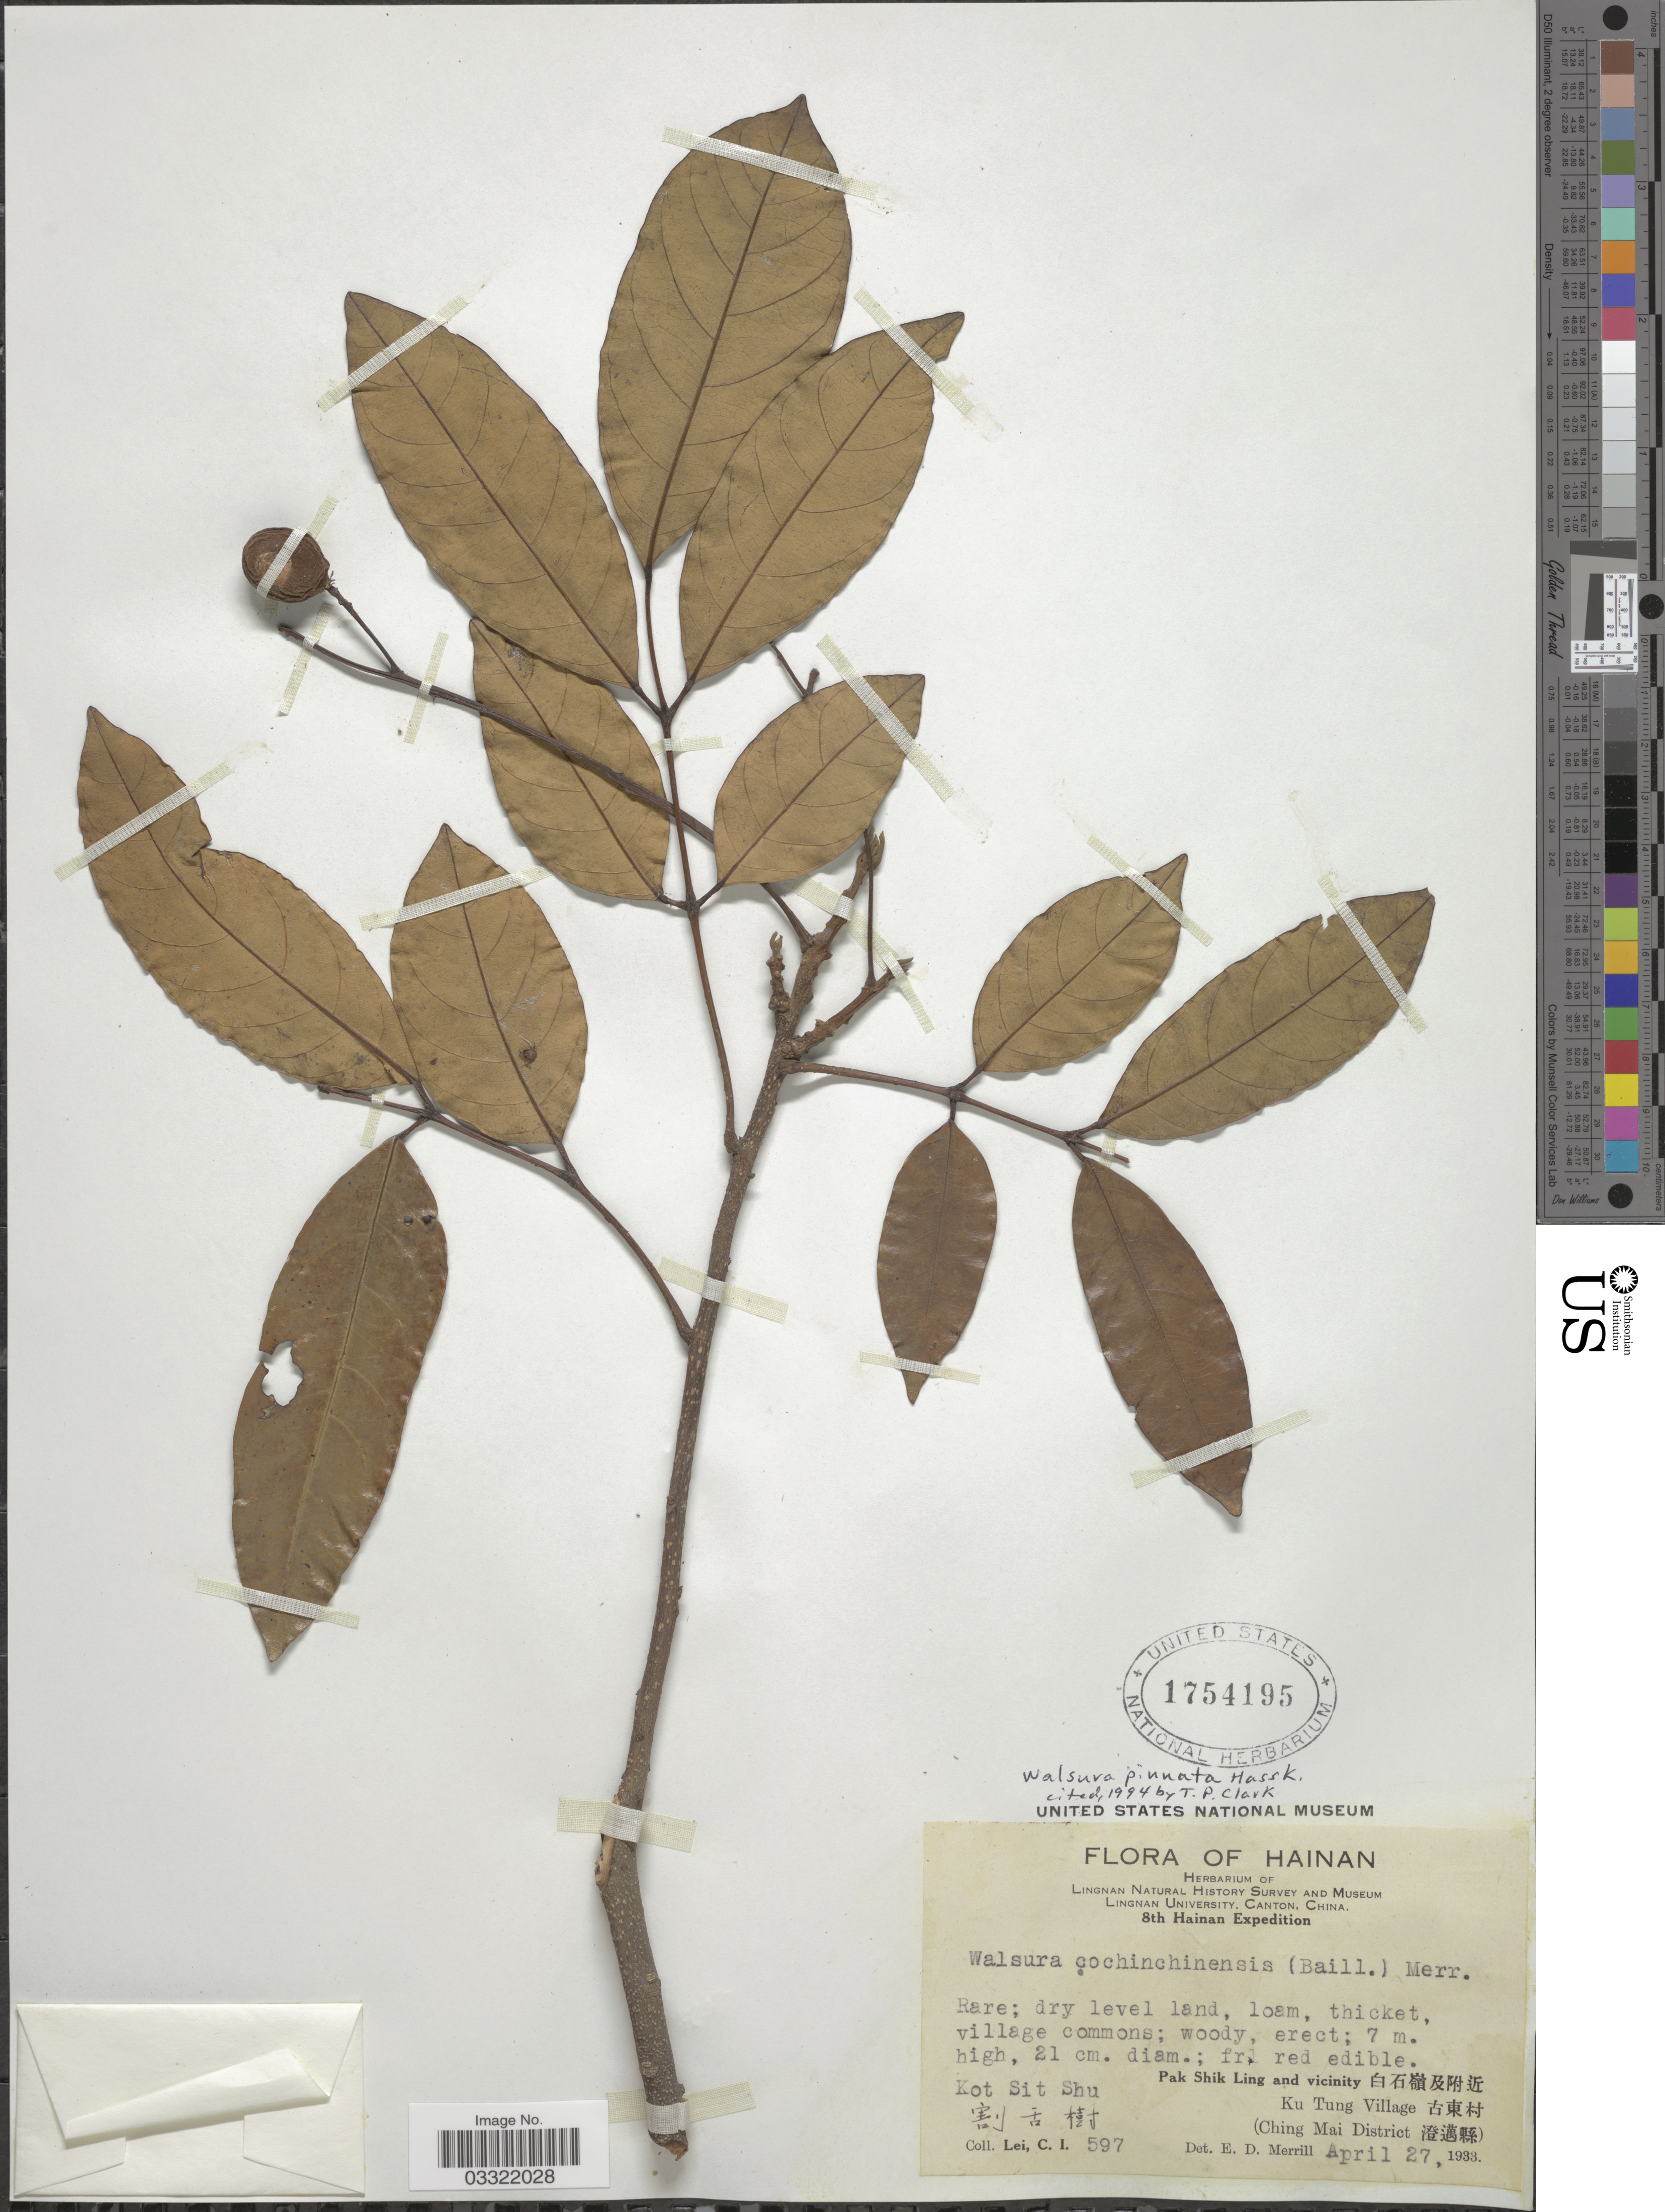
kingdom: Plantae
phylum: Tracheophyta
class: Magnoliopsida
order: Sapindales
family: Meliaceae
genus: Walsura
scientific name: Walsura pinnata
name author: Hassk.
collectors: C. I. Lei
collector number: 597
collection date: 1933-04-27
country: China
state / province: Hainan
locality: KSit Shu, Pak Shik Lang and vicinity, Ku Tung Village (Ching Mai District).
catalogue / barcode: US 1754195